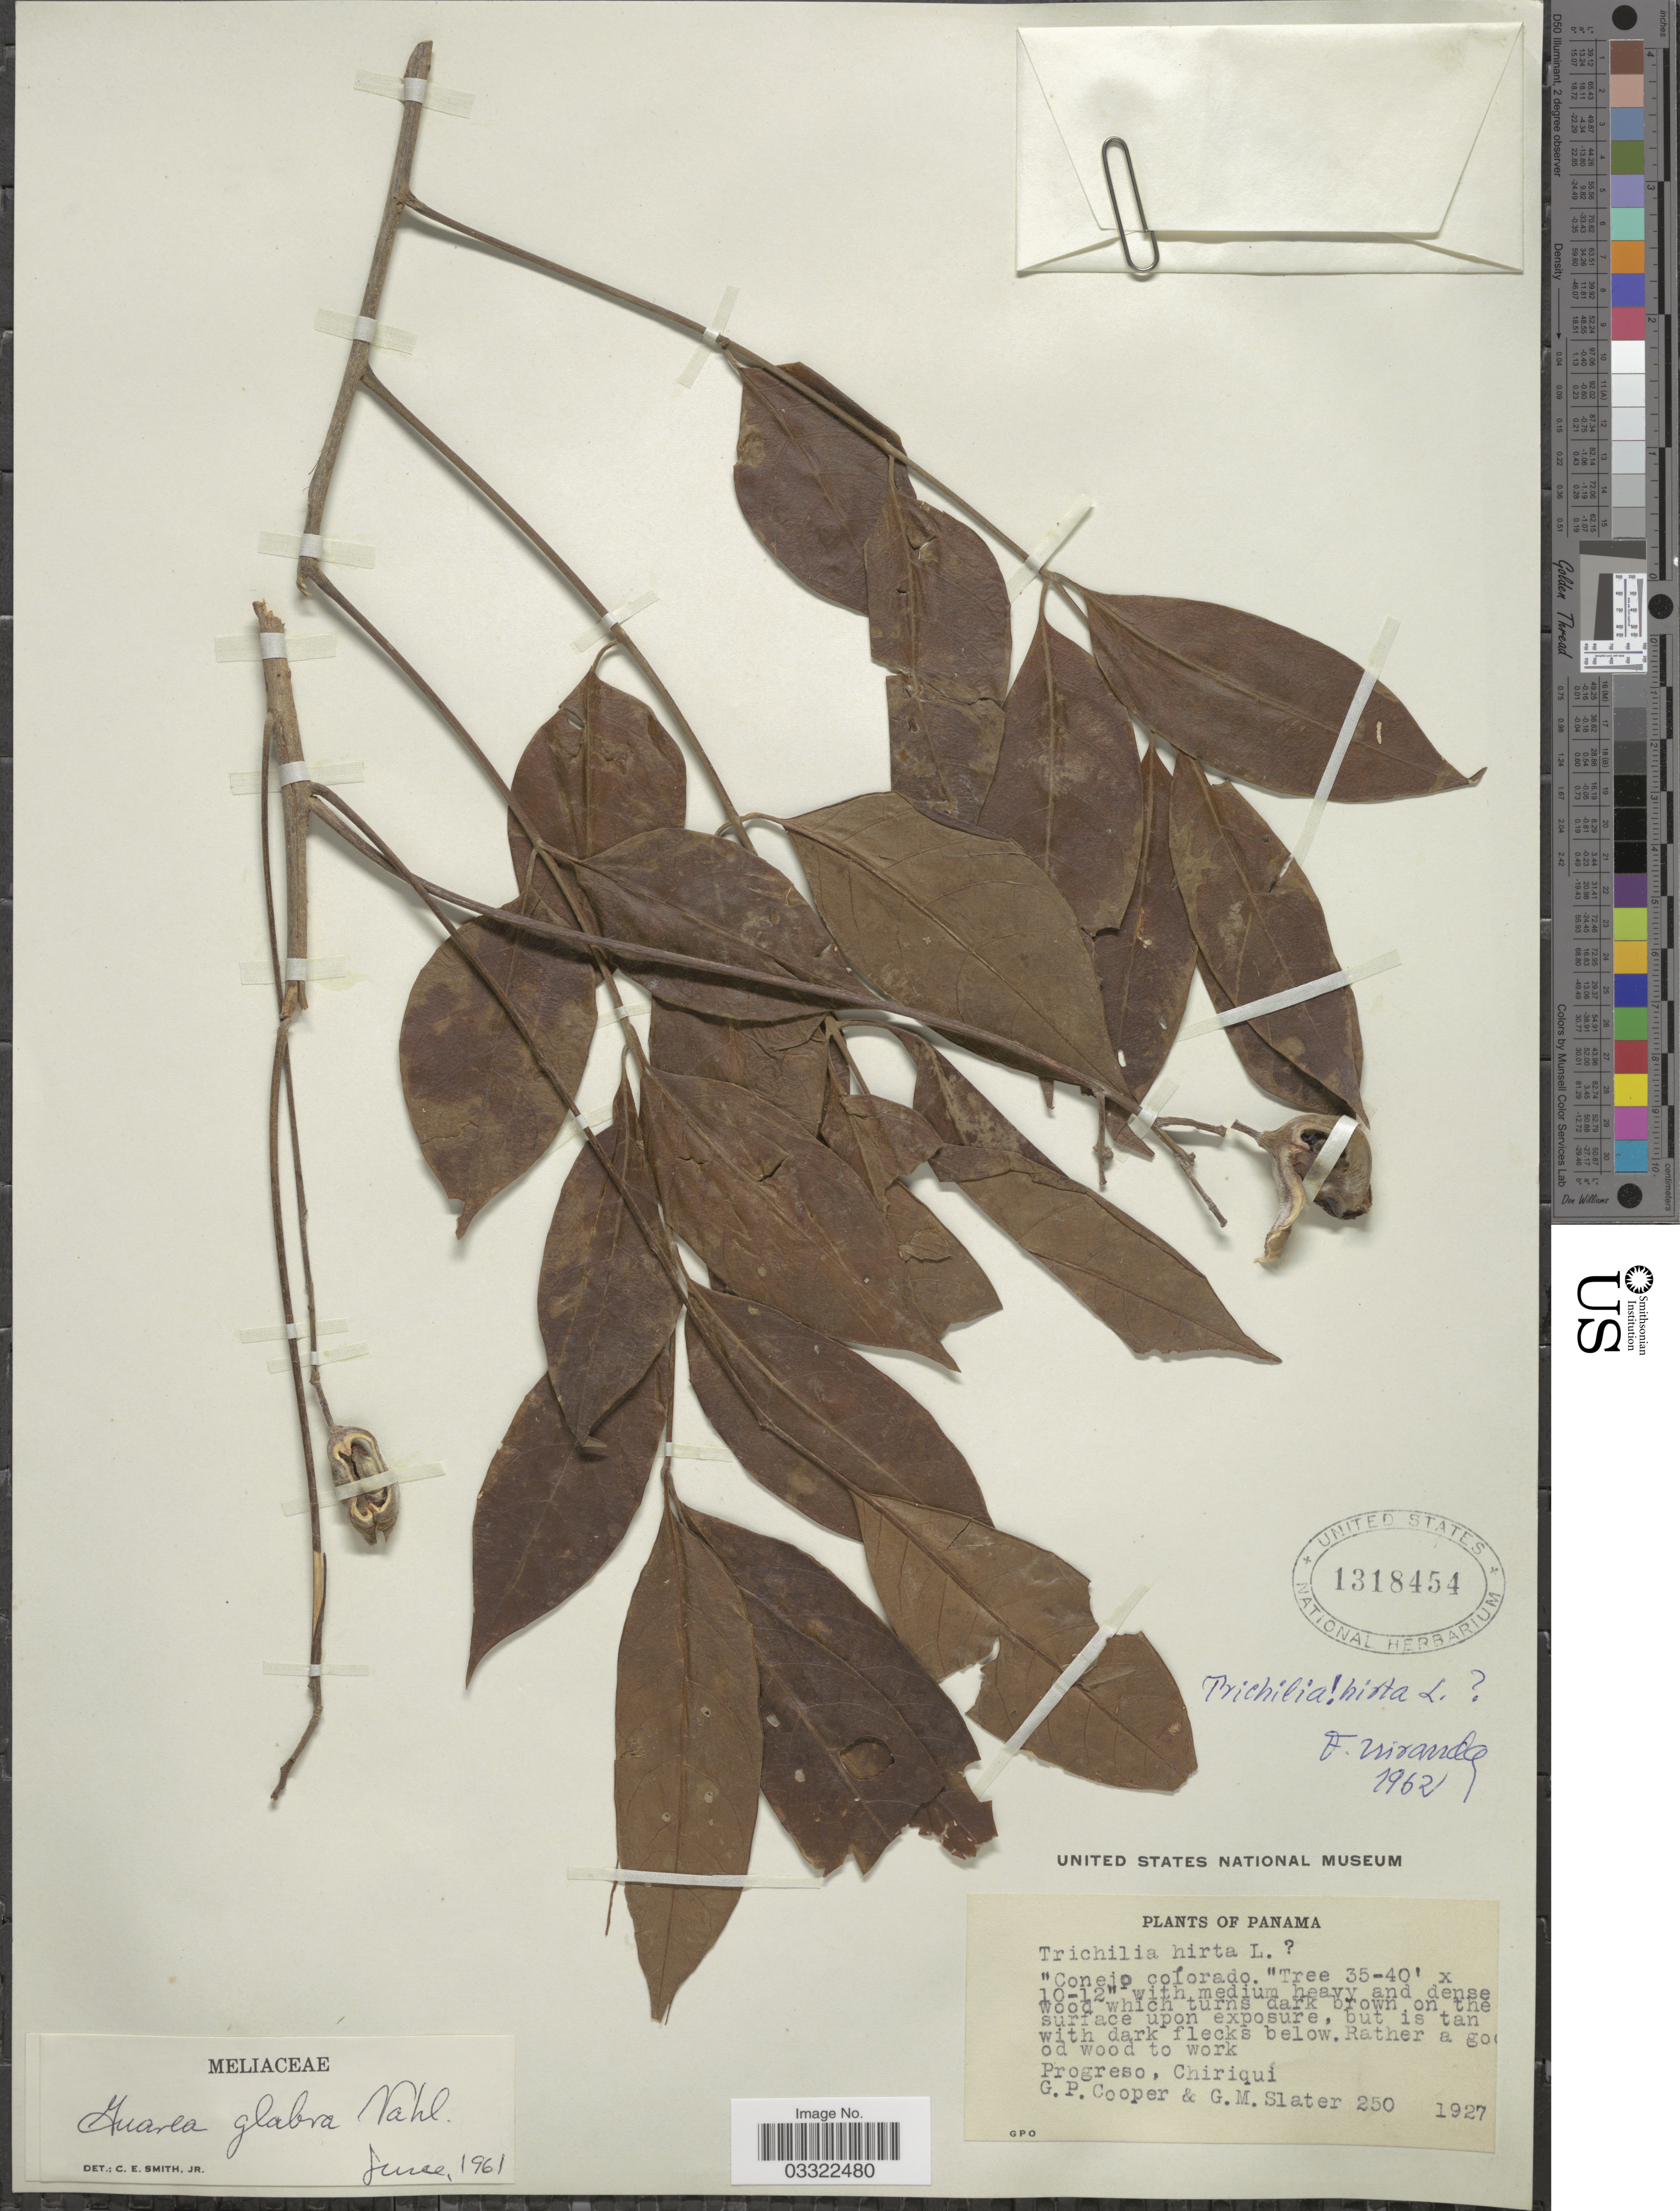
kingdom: Plantae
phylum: Tracheophyta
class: Magnoliopsida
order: Sapindales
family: Meliaceae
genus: Trichilia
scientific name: Trichilia hirta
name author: L.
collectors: G. Cooper & G. Slater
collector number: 250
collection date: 1927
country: Panama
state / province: Chiriqui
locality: Progreso.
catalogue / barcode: US 1318454